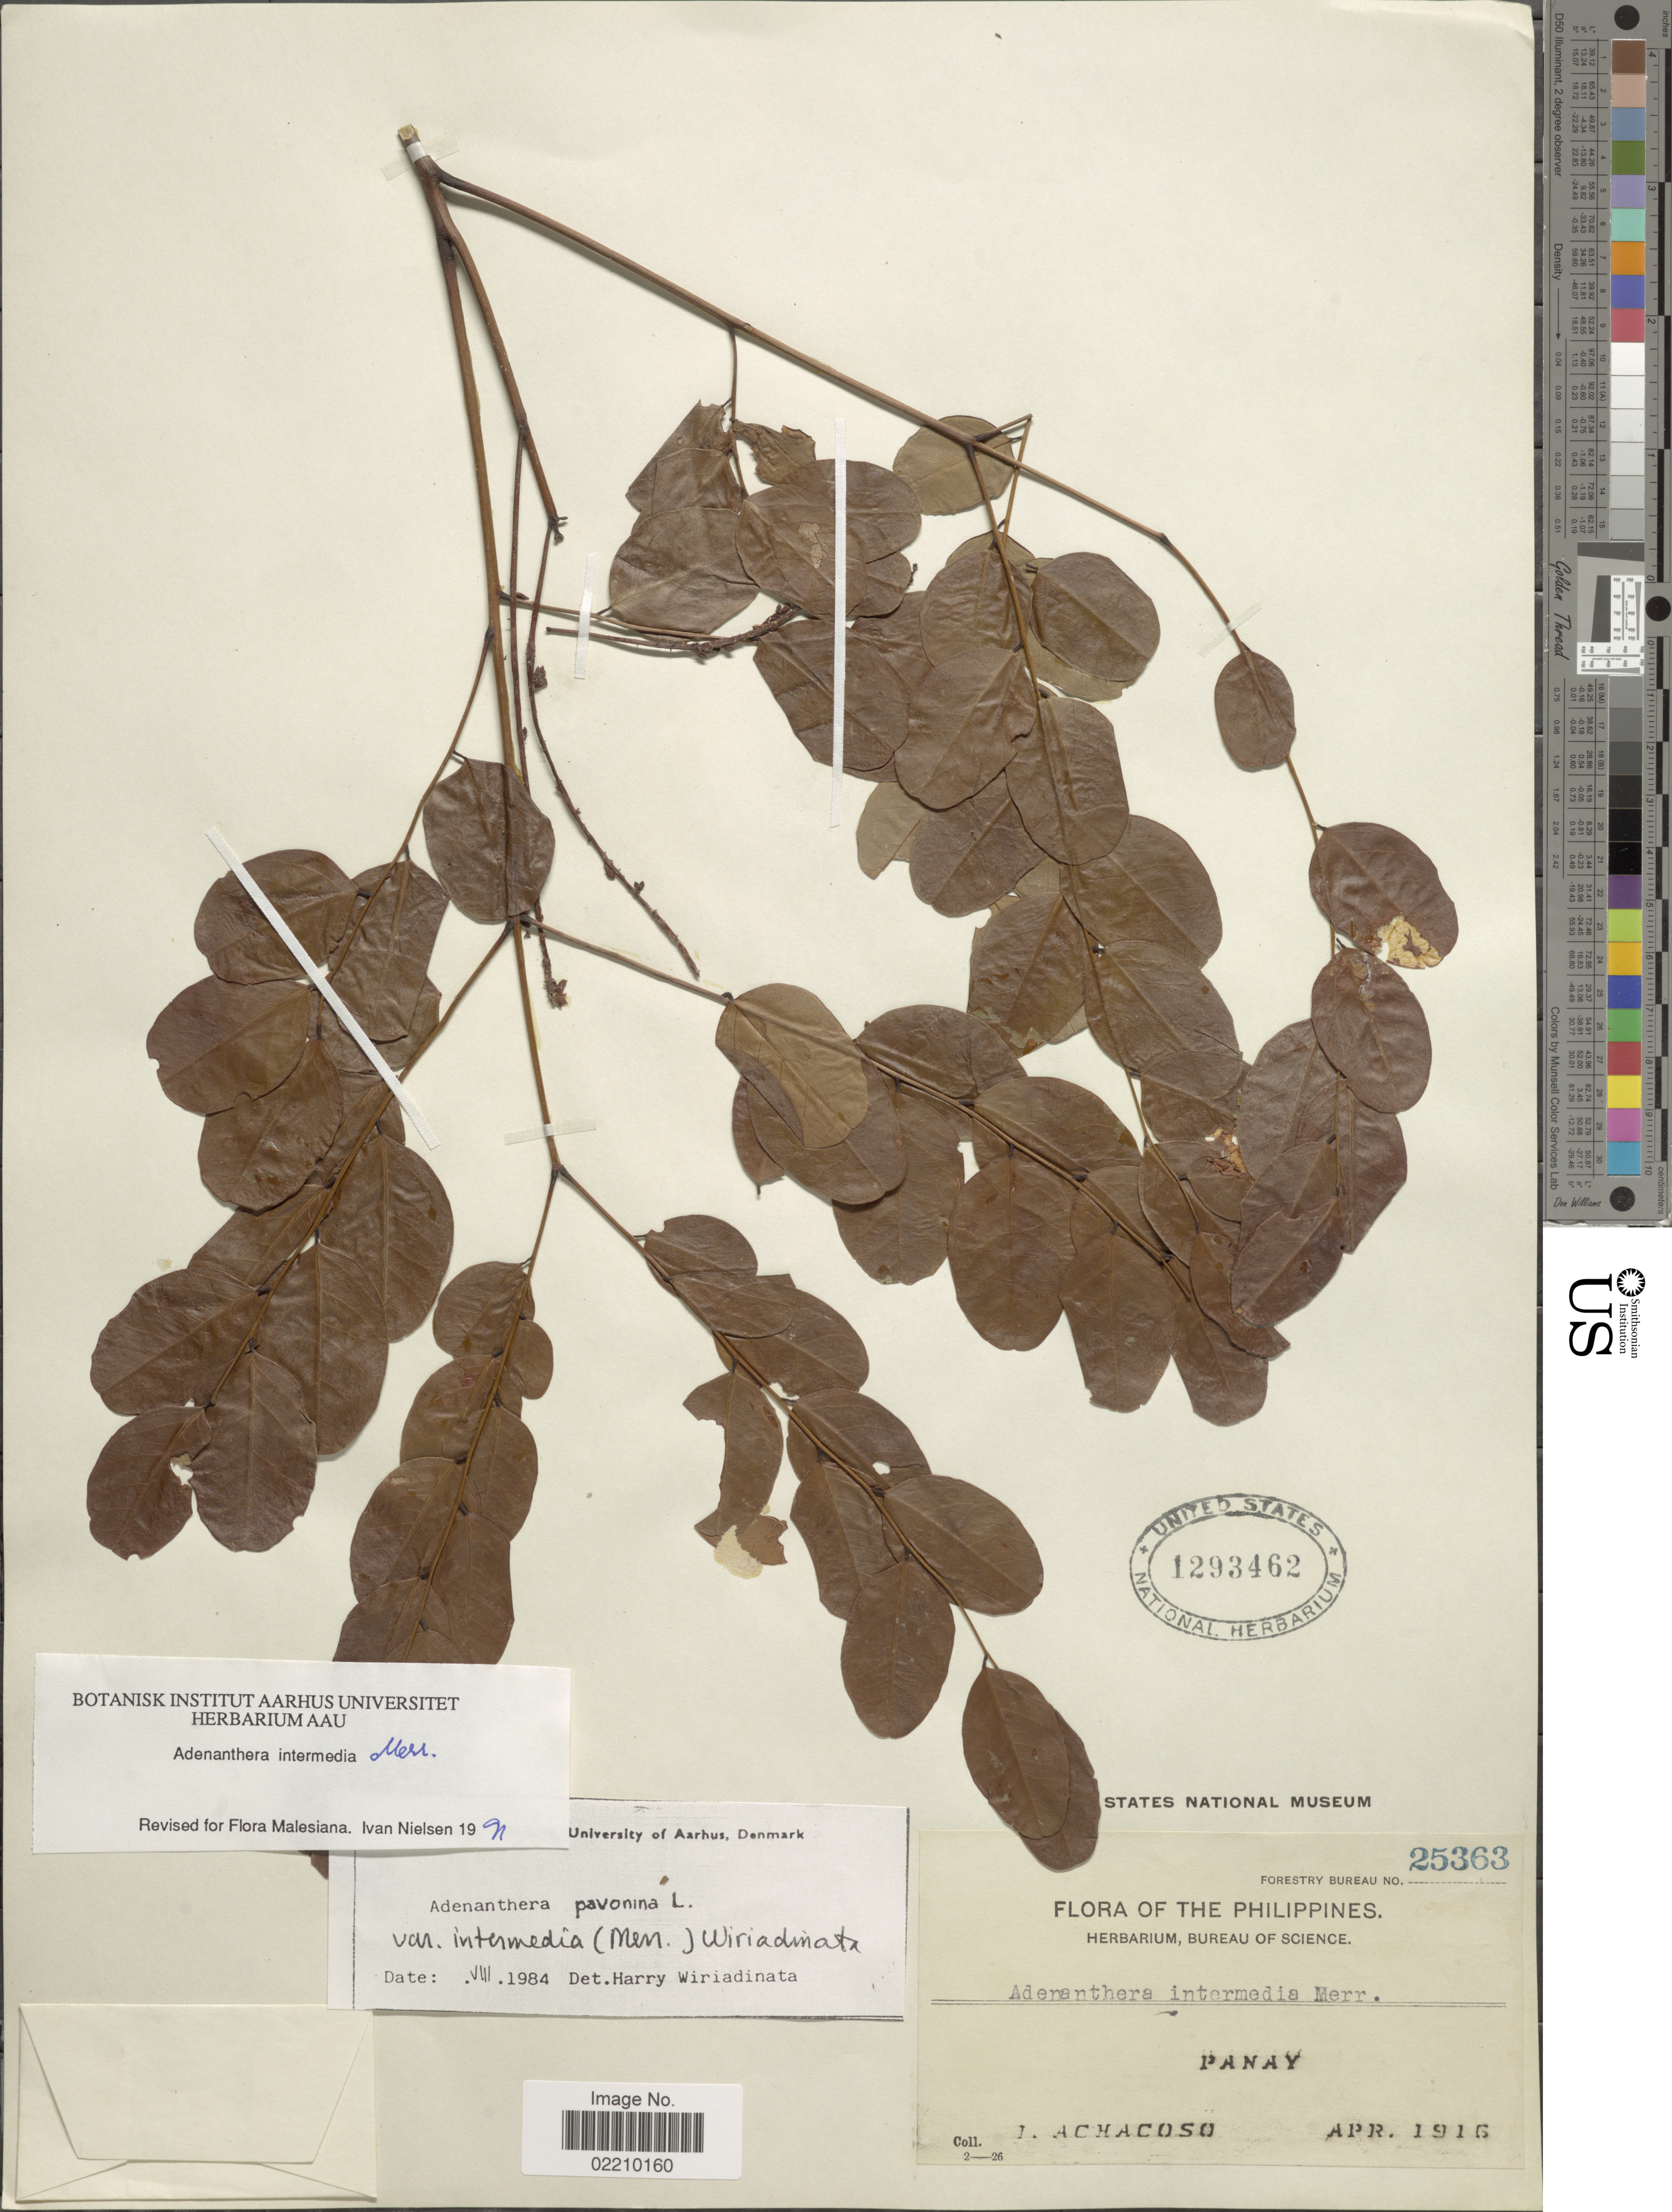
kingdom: Plantae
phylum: Tracheophyta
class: Magnoliopsida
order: Fabales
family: Fabaceae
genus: Adenanthera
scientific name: Adenanthera intermedia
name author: Merr.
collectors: I. Achacoso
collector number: Forestry Bureau 25363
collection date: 1916-04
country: Philippines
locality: Panay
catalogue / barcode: US 1293462